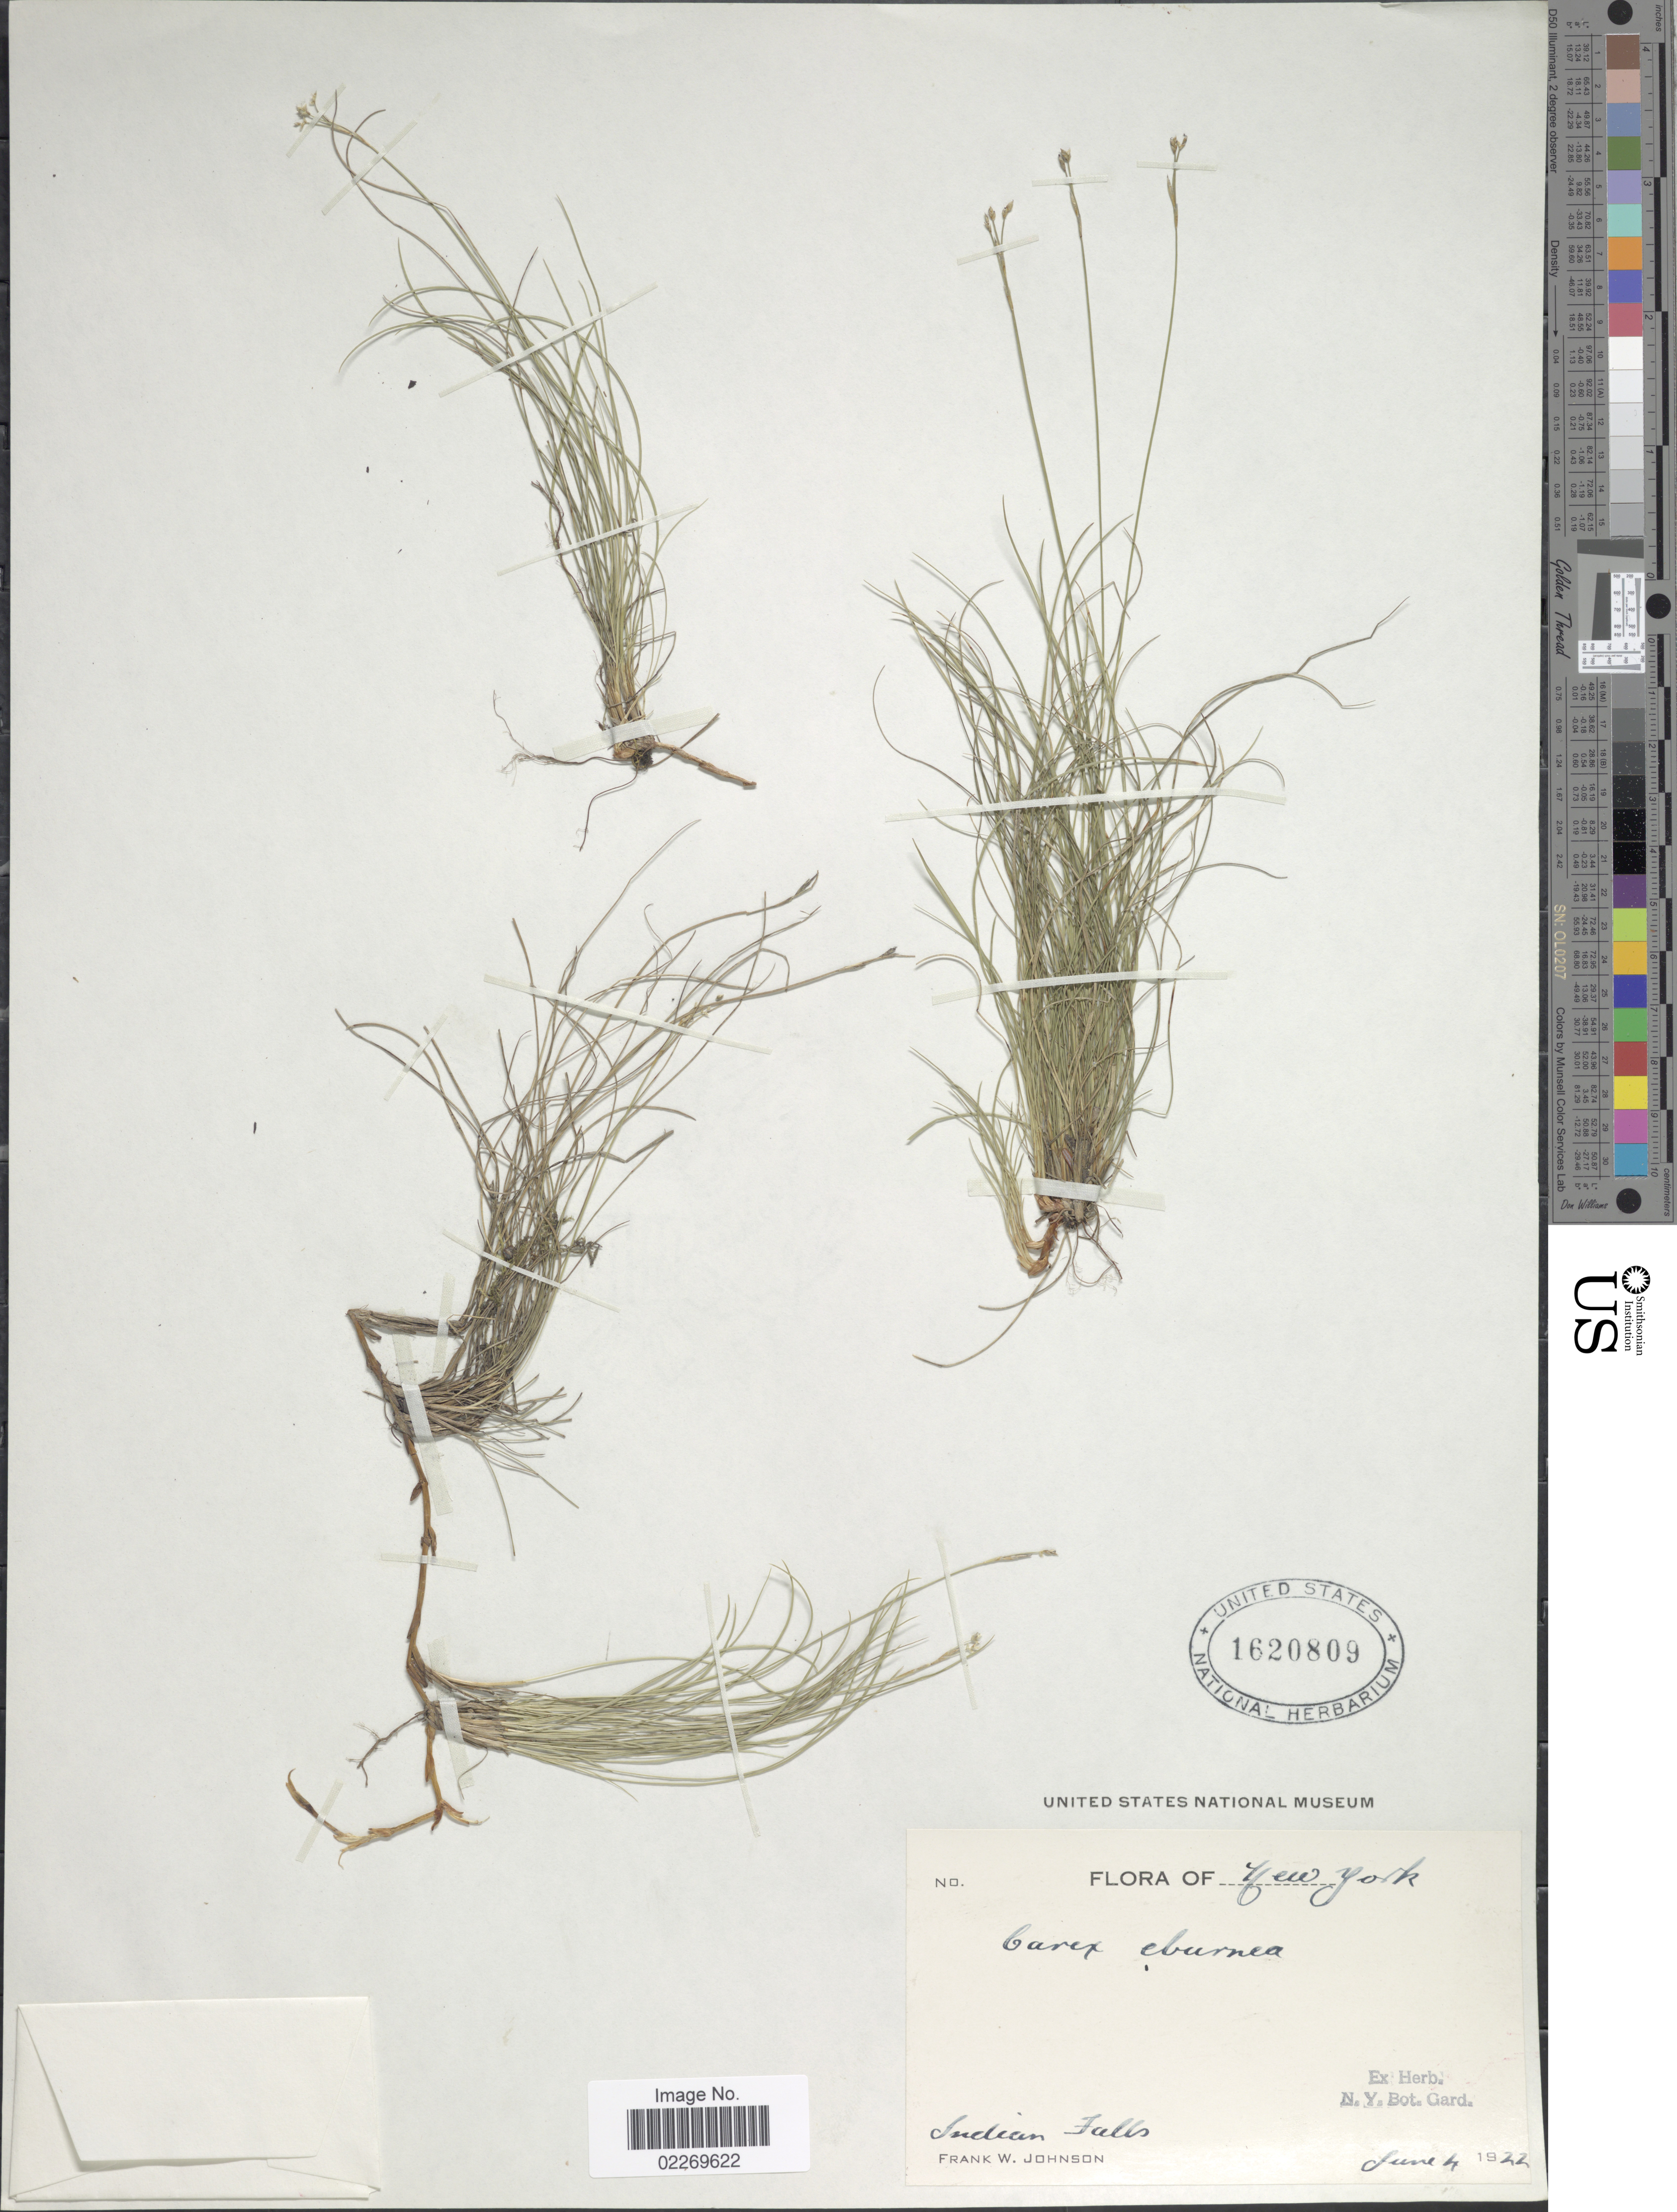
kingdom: Plantae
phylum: Tracheophyta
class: Liliopsida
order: Poales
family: Cyperaceae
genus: Carex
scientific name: Carex eburnea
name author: Boott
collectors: F. W. Johnson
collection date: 1922-06-04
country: United States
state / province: New York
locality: Indian Falls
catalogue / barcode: US 1620809